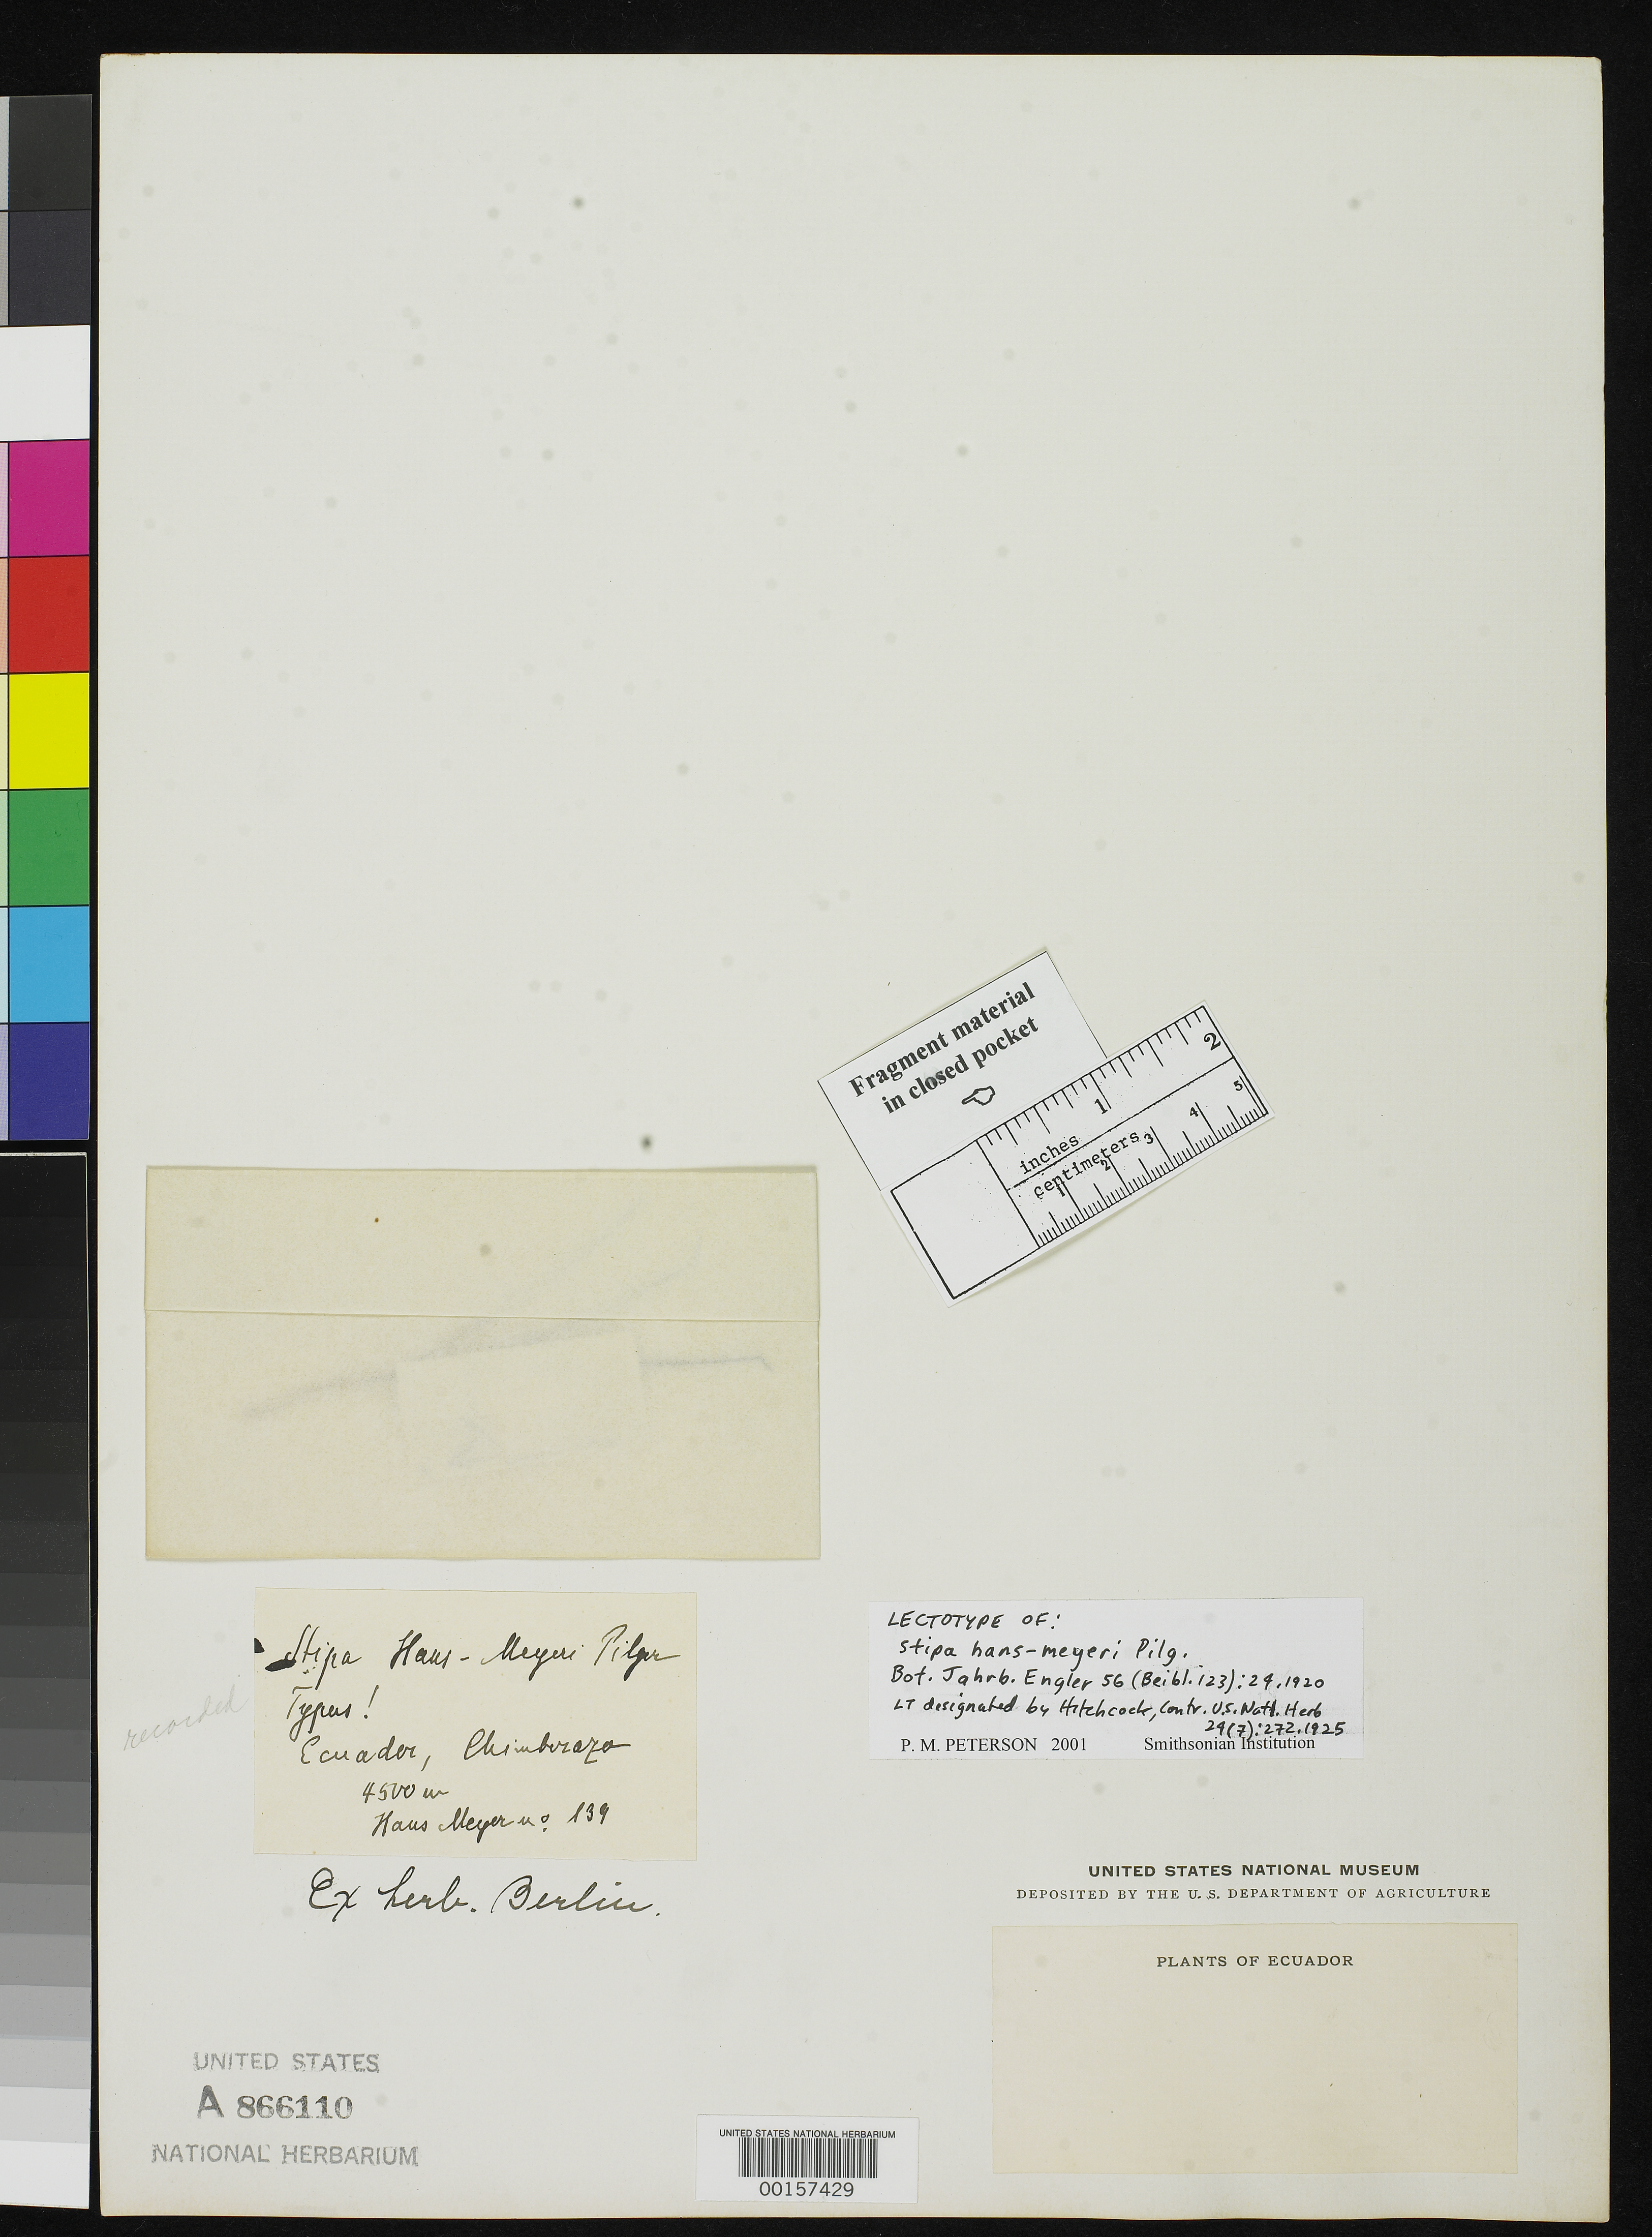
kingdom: Plantae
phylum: Tracheophyta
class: Liliopsida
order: Poales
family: Poaceae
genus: Stipa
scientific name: Stipa hans-meyeri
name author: Pilg.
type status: Type Fragment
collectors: H. Meyer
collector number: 139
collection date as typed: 1903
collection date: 1903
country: Ecuador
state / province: Chimborazo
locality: Paramo region.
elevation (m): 4500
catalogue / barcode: US 866110A